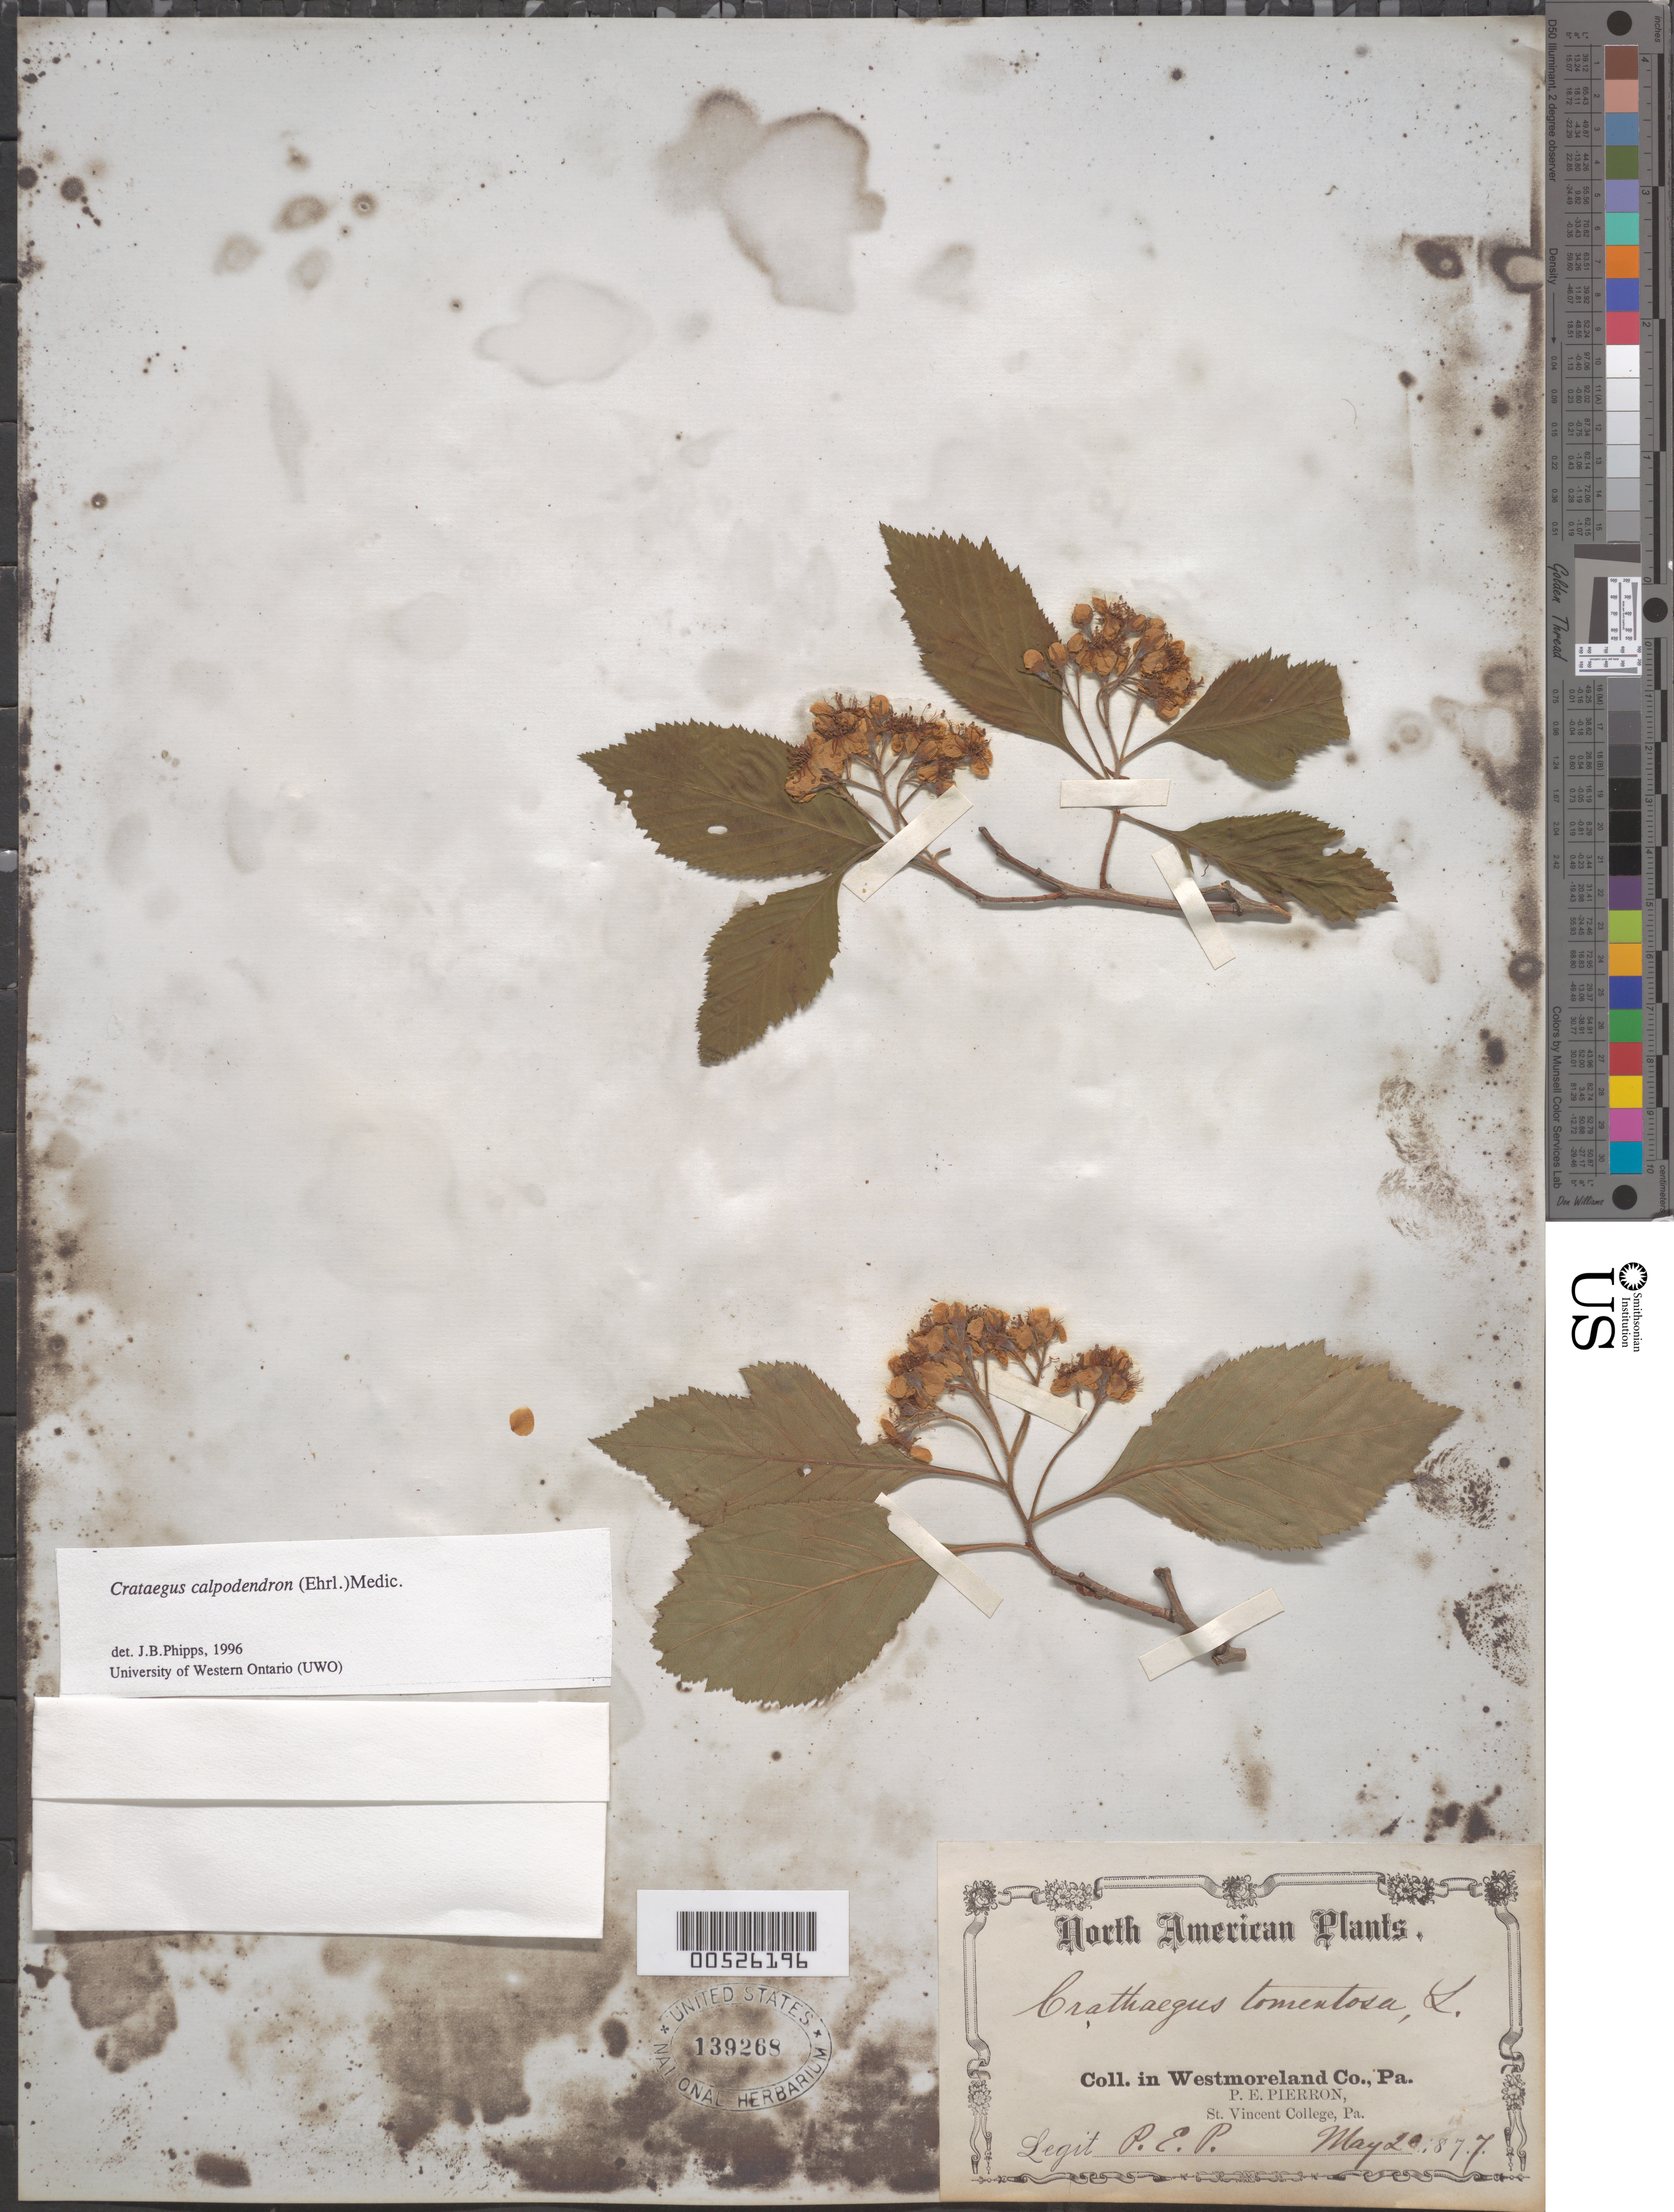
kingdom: Plantae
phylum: Tracheophyta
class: Magnoliopsida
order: Rosales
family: Rosaceae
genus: Crataegus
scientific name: Crataegus calpodendron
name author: (Ehrh.) Medik.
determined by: Phipps, James B., (UWO), University of Western Ontario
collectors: P. Pierron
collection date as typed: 20 May 1877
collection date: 1877-05-20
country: United States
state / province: Pennsylvania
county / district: Westmoreland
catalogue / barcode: US 139268